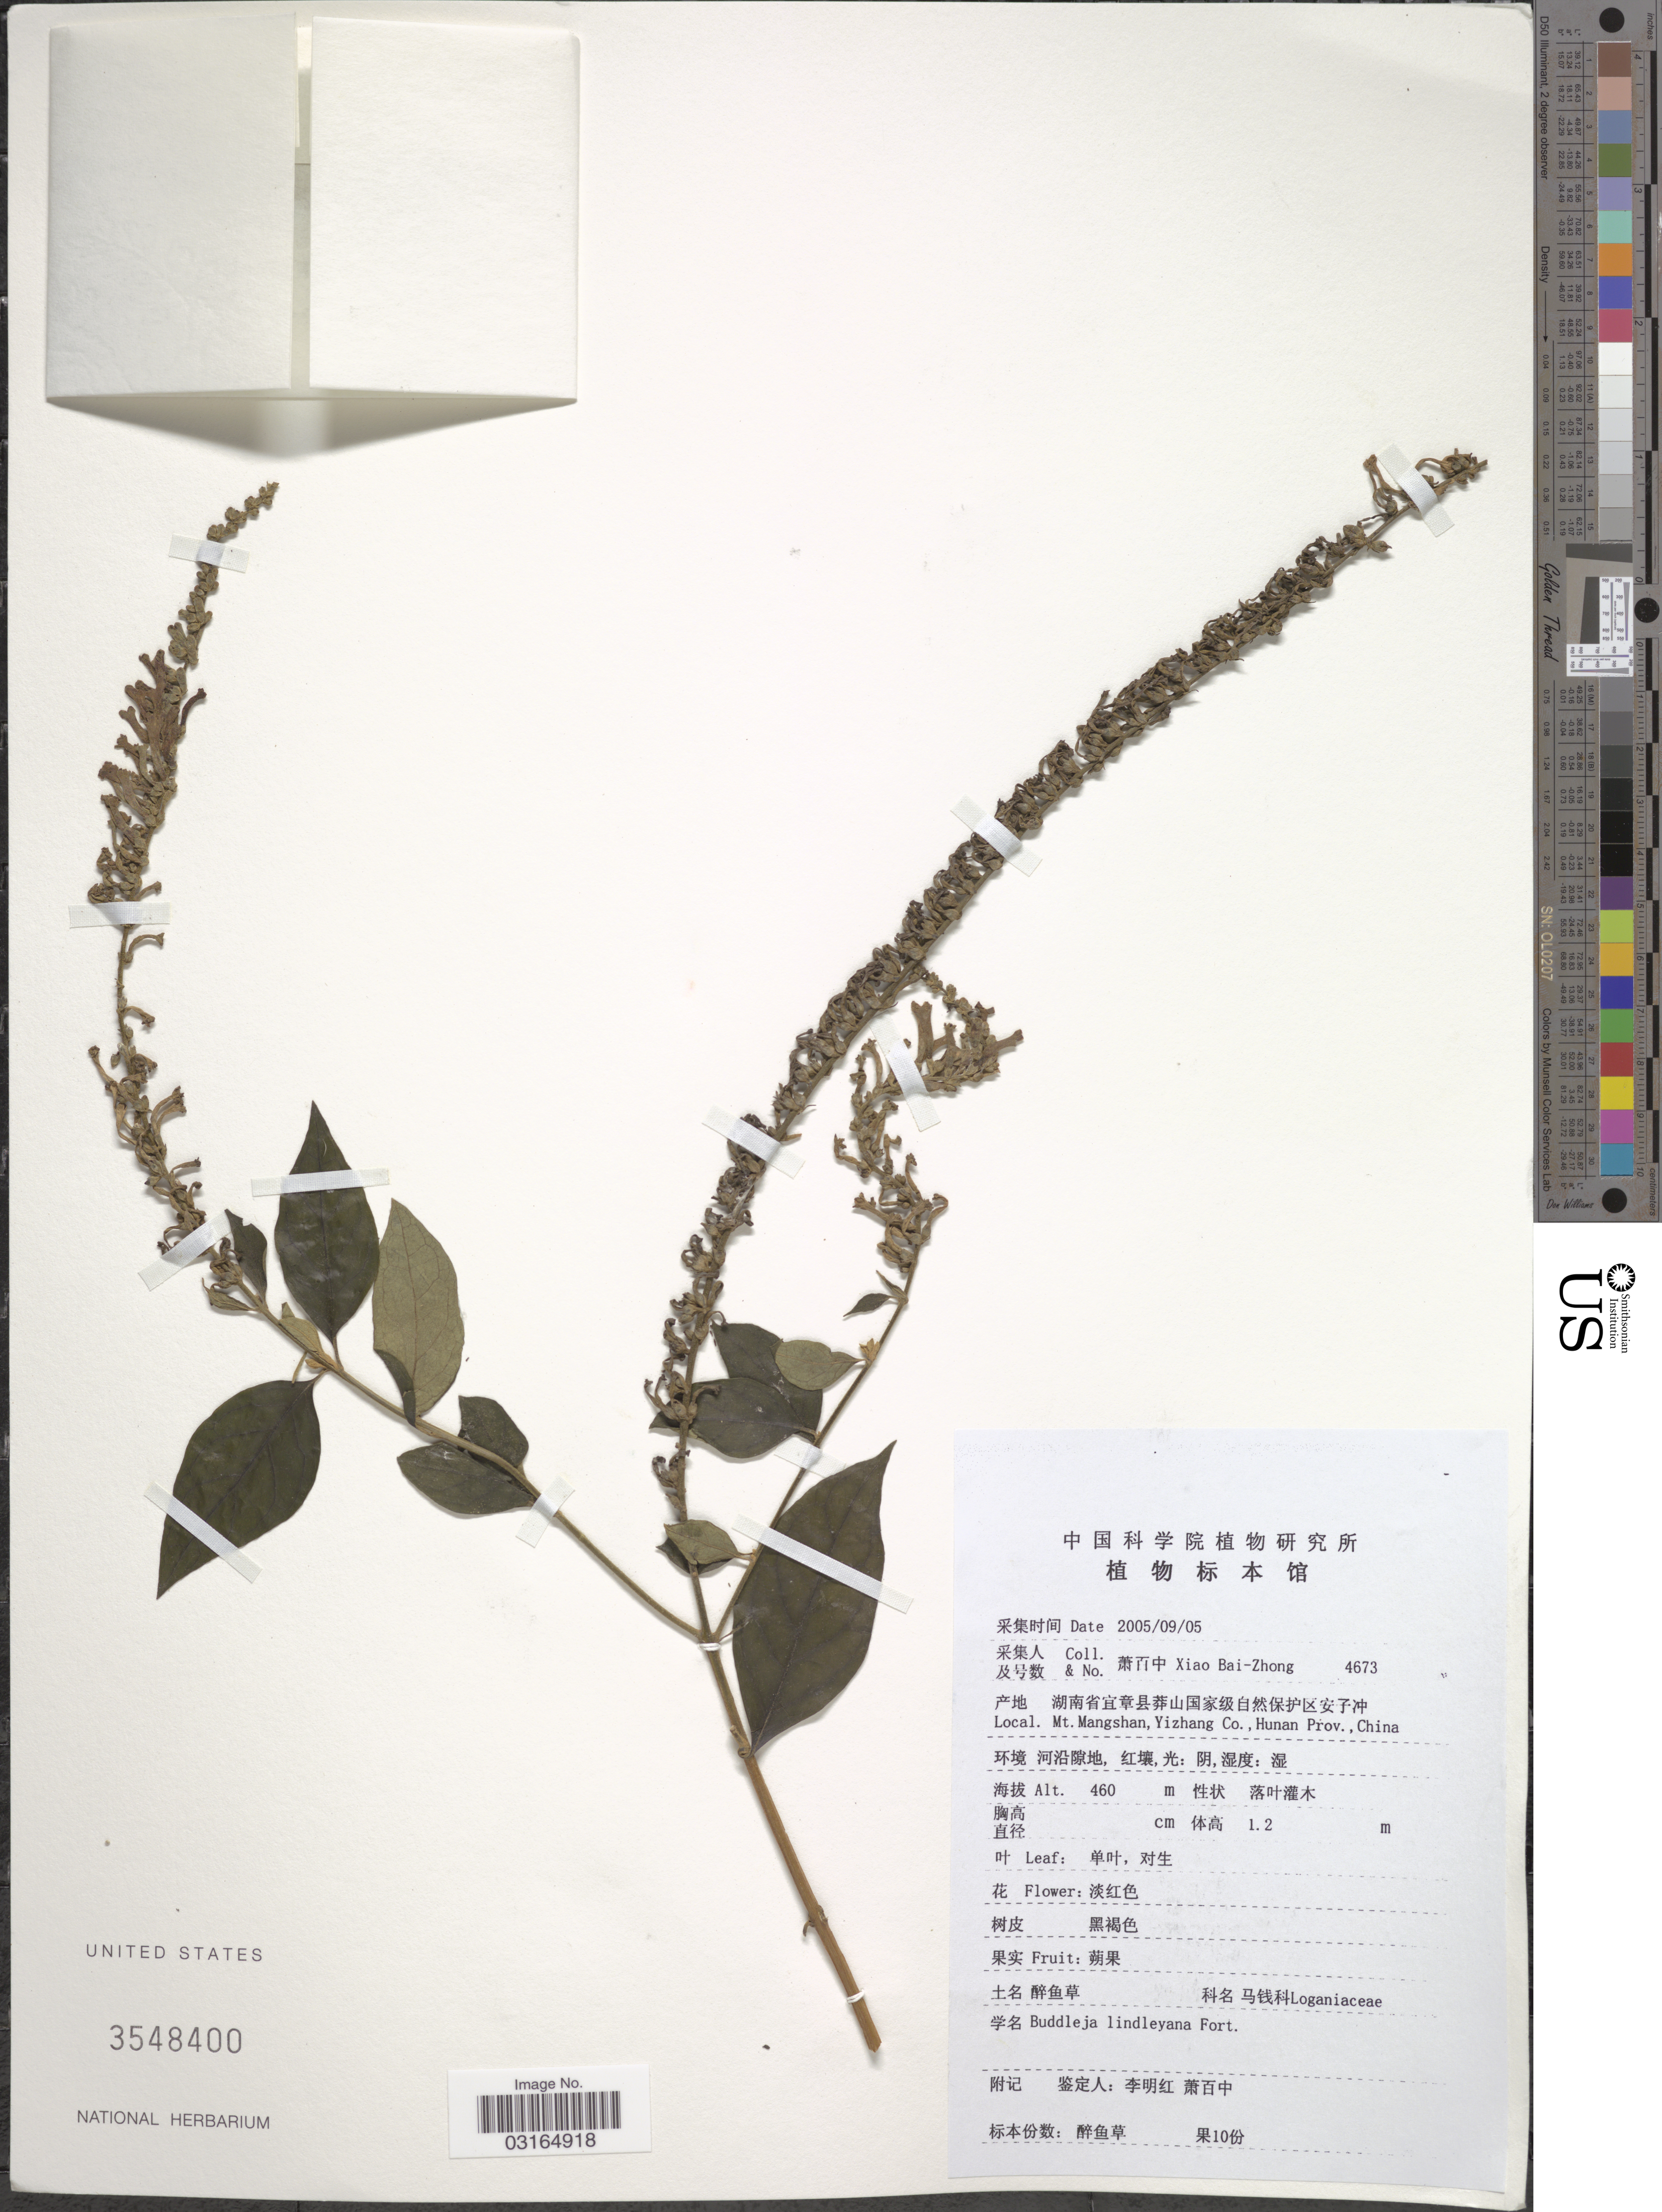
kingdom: Plantae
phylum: Tracheophyta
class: Magnoliopsida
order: Lamiales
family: Scrophulariaceae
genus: Buddleja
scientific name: Buddleja lindleyana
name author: Fortune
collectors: B. Z. Xiao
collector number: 4673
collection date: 2005-09-05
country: China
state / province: Hunan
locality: Mt. Mangshan, Yizhang Co.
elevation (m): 460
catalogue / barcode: US 3548400